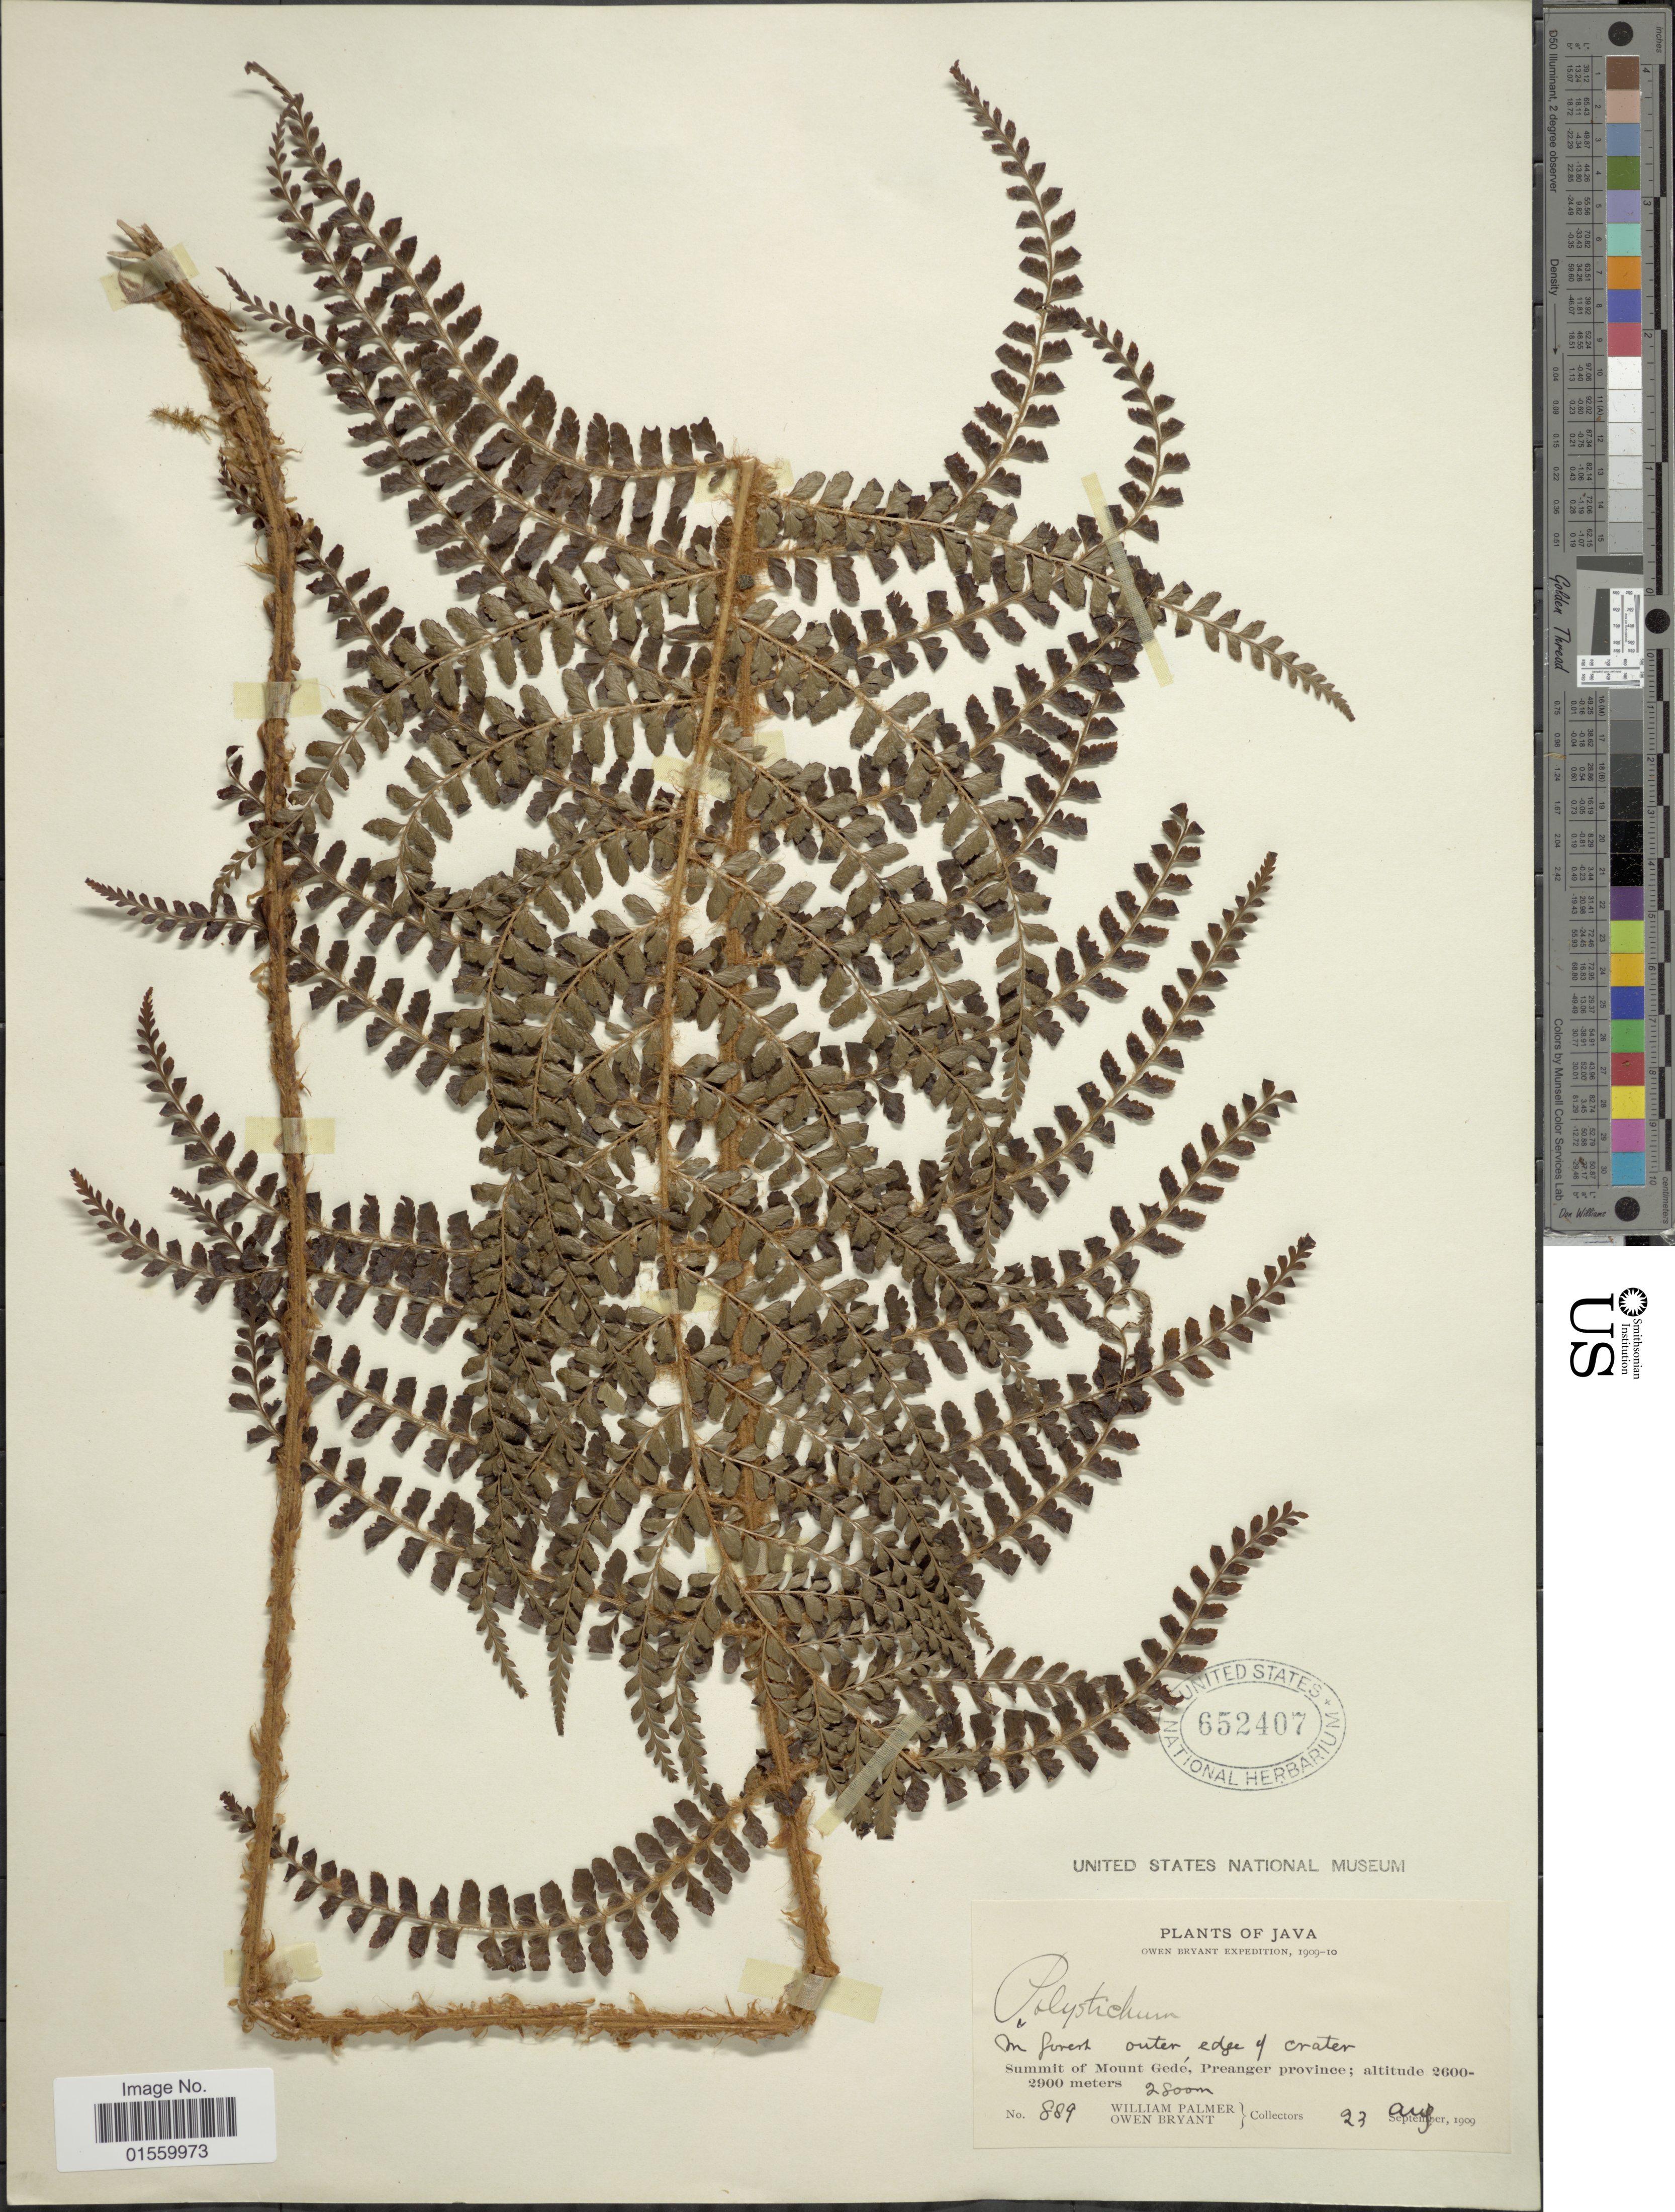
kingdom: Plantae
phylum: Tracheophyta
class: Polypodiopsida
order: Polypodiales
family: Dryopteridaceae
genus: Polystichum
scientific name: Polystichum vulcanicum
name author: (Blume) T. Moore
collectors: W. Palmer & O. Bryant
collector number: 889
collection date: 1909-08-23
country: Indonesia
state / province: Java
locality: Summit of Mount Gede, Preanger province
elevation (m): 2800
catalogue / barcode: US 652407